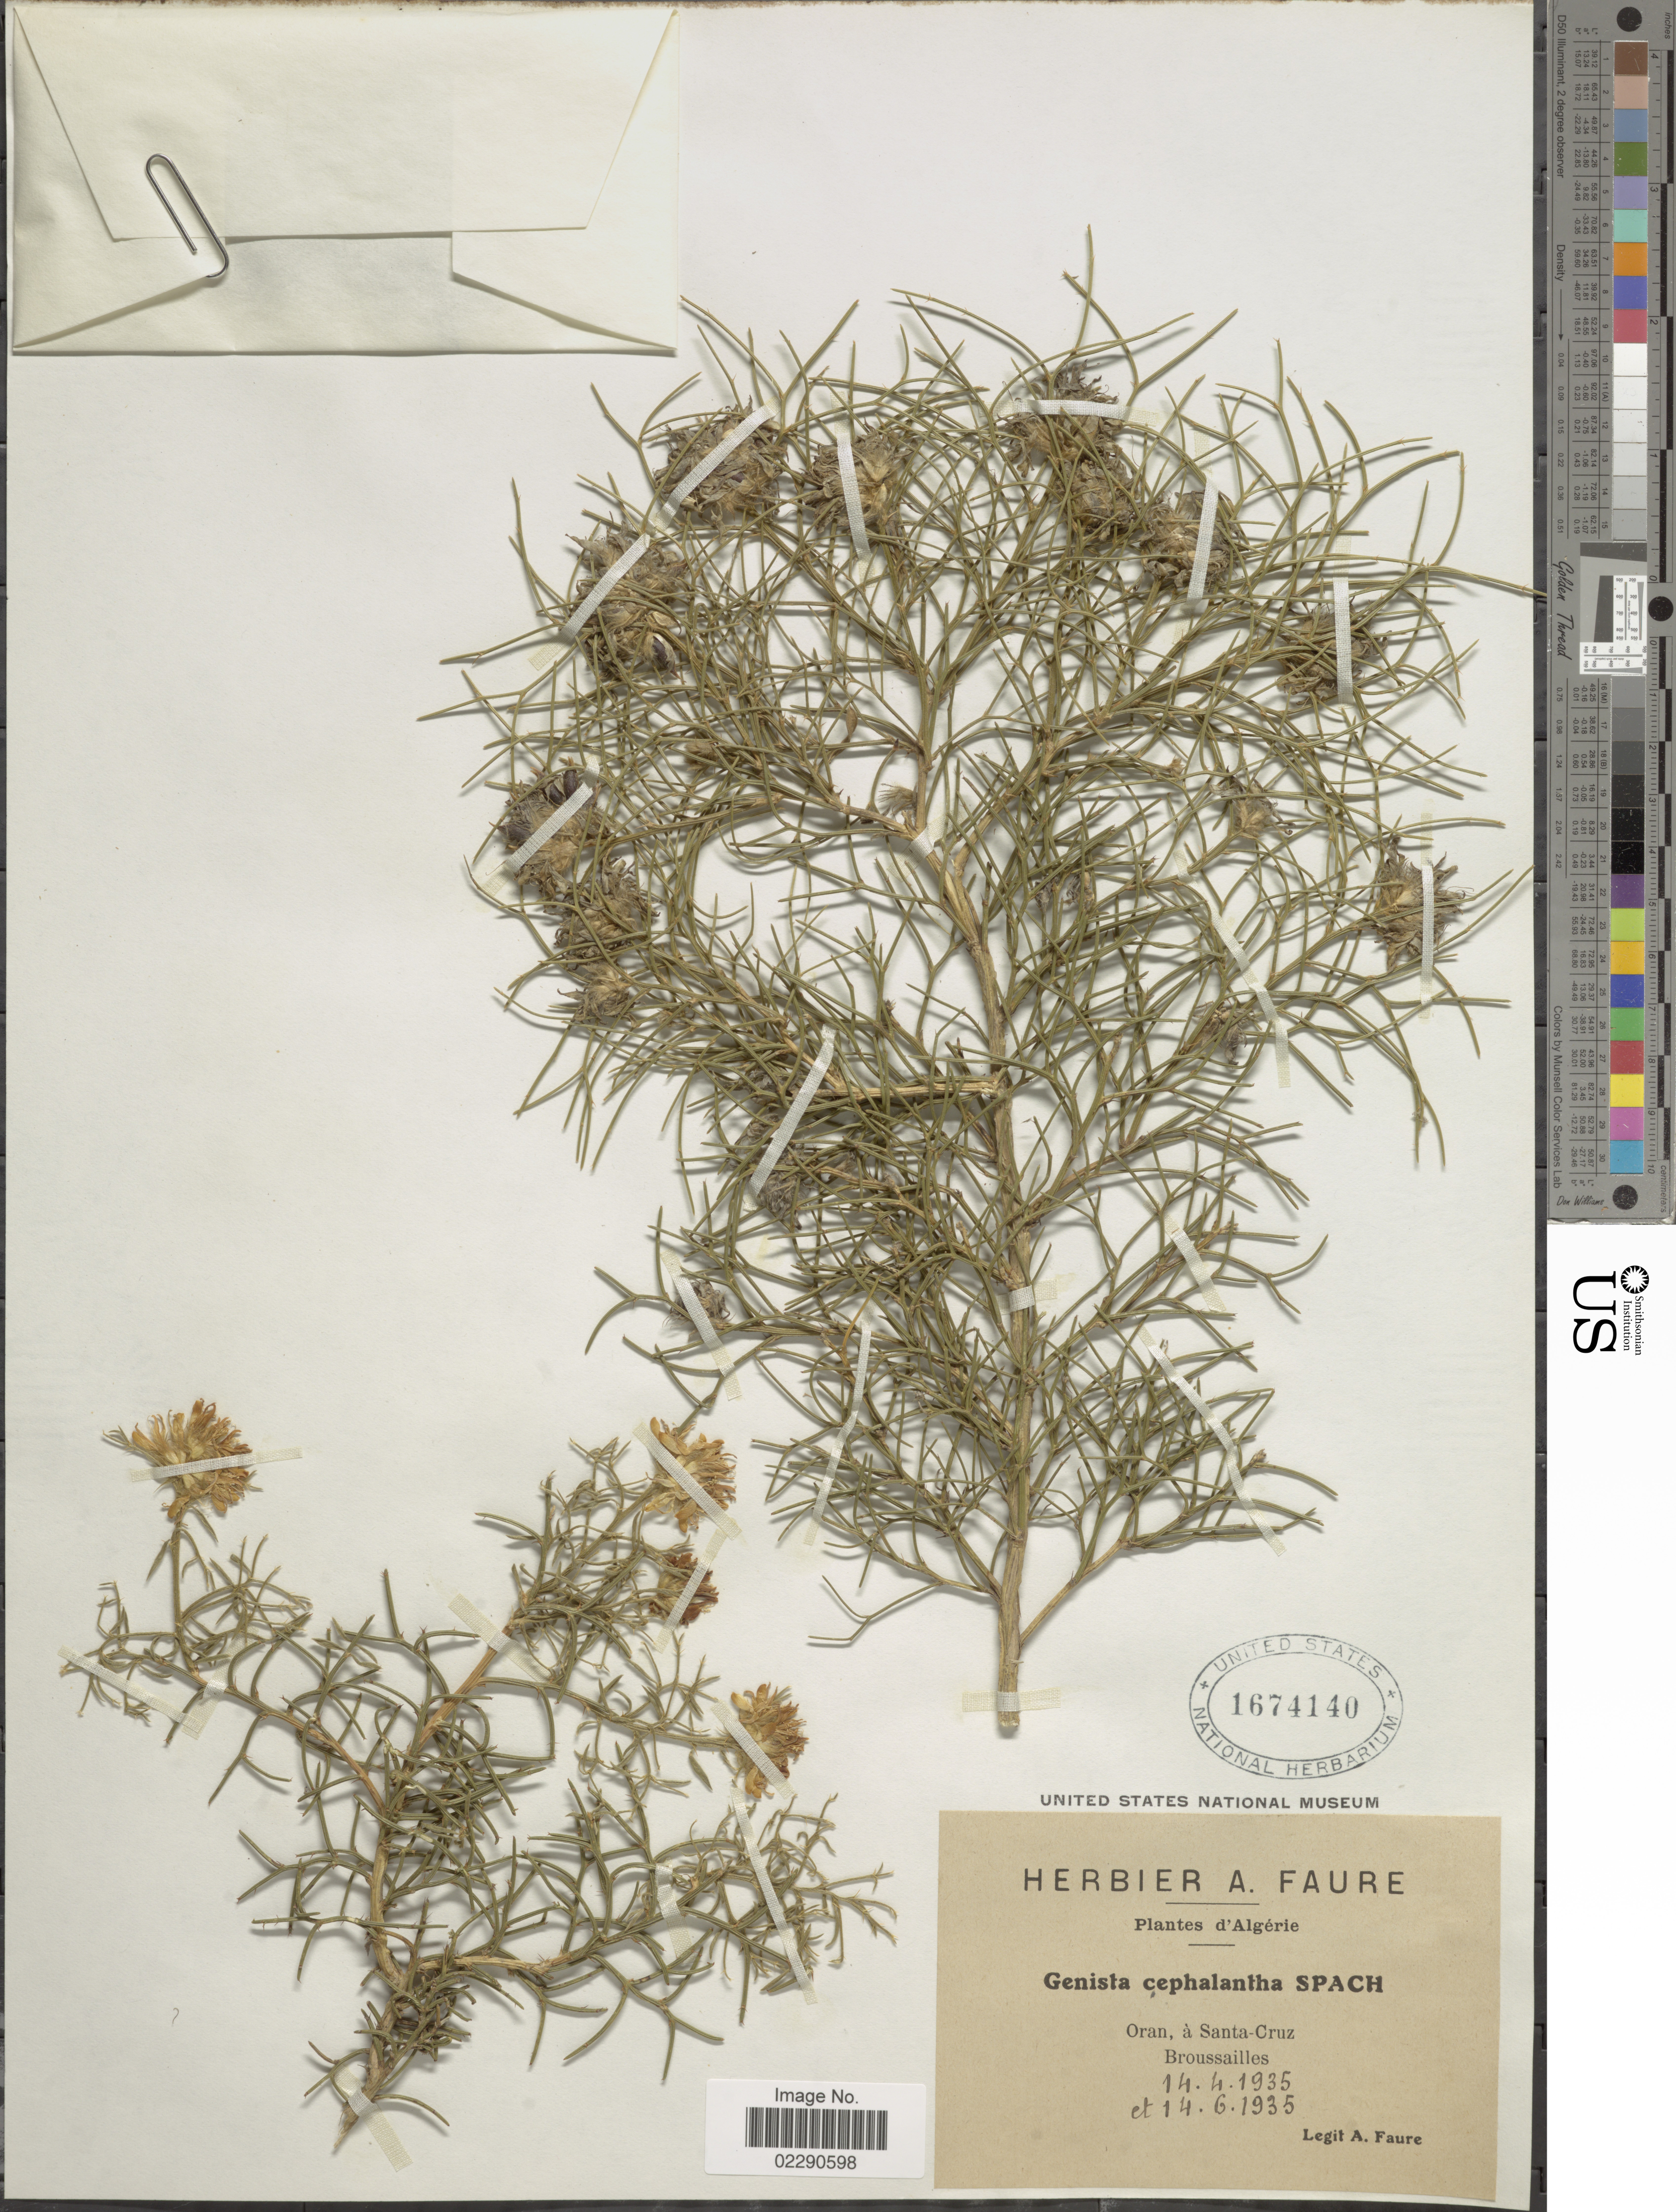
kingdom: Plantae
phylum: Tracheophyta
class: Magnoliopsida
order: Fabales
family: Fabaceae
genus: Genista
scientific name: Genista cephalantha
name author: Spach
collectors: A. Faure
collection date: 1935-04-14/1935-06-14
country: Algeria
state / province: Oran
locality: A Santa-Cruz, Broussailles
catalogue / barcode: US 1674140